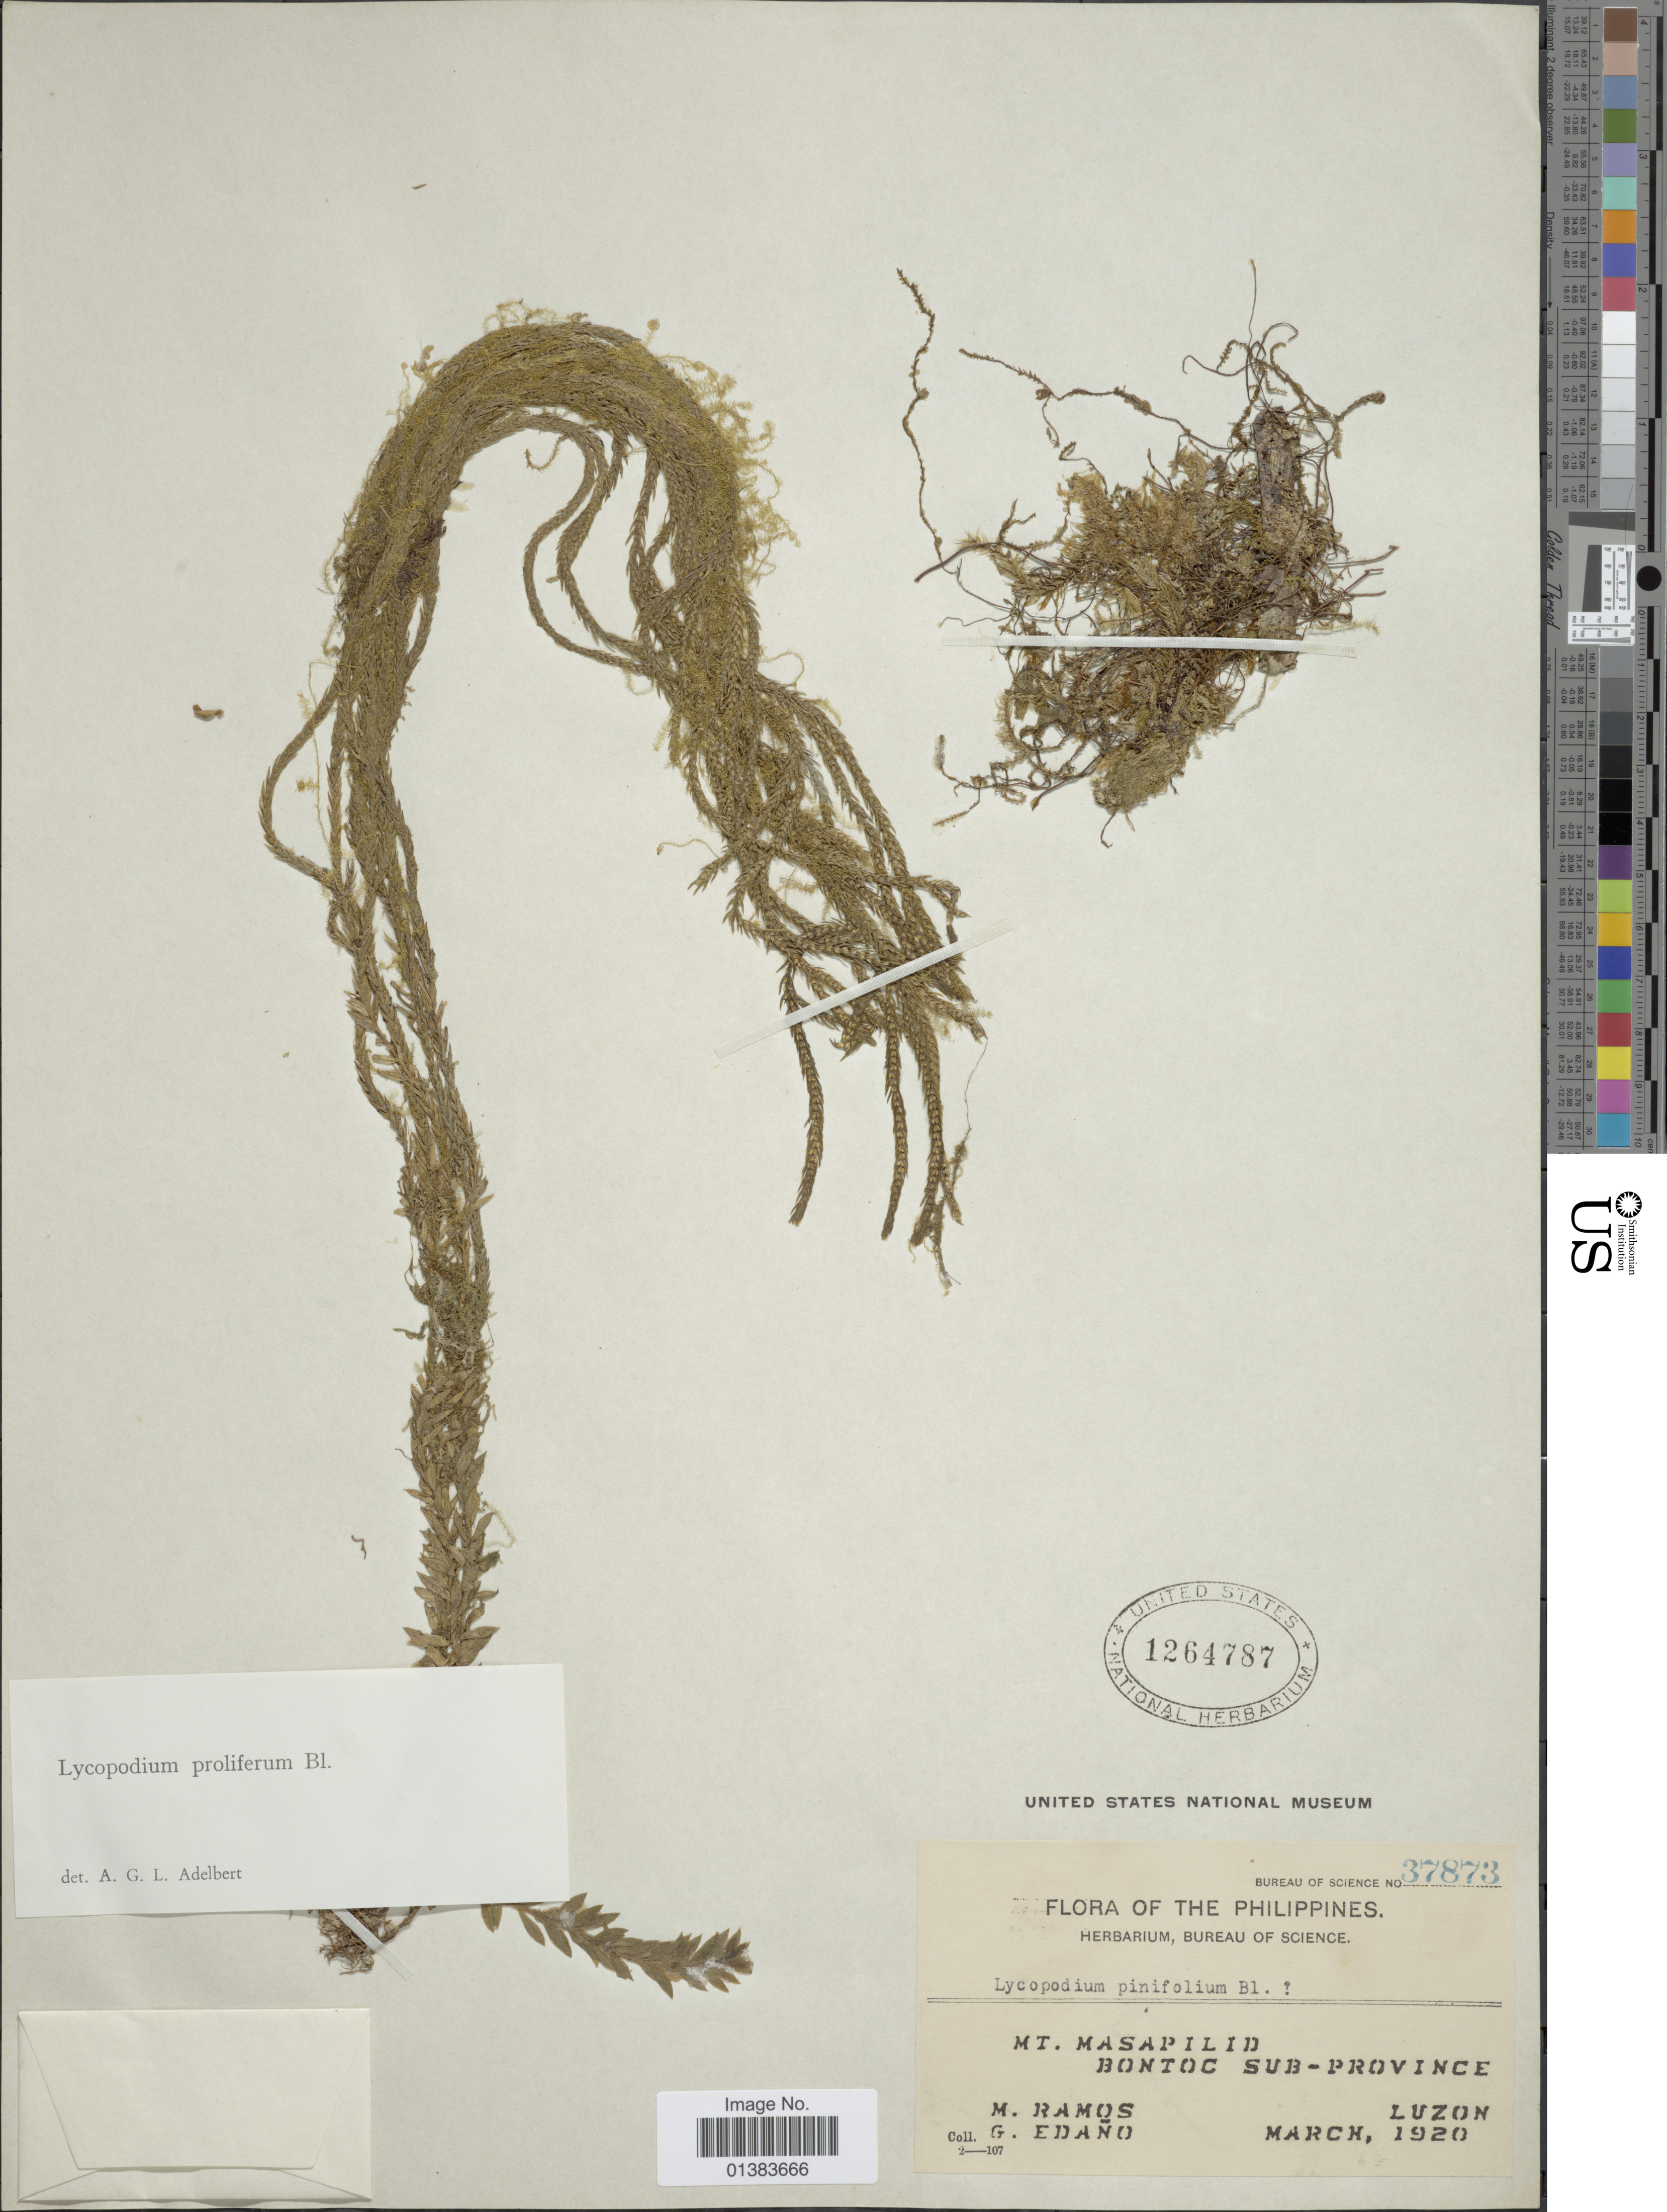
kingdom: Plantae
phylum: Tracheophyta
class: Lycopodiopsida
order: Lycopodiales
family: Lycopodiaceae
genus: Phlegmariurus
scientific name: Phlegmariurus merrillii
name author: (Herter) A. R. Field & Bostock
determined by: Field, A. R.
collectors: M. Ramos & G. Edaño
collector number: Bureau of Science 37873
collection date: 1920-03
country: Philippines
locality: Mt. Masapilid, Bontoc Sub-Province, Luzon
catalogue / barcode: US 1264787